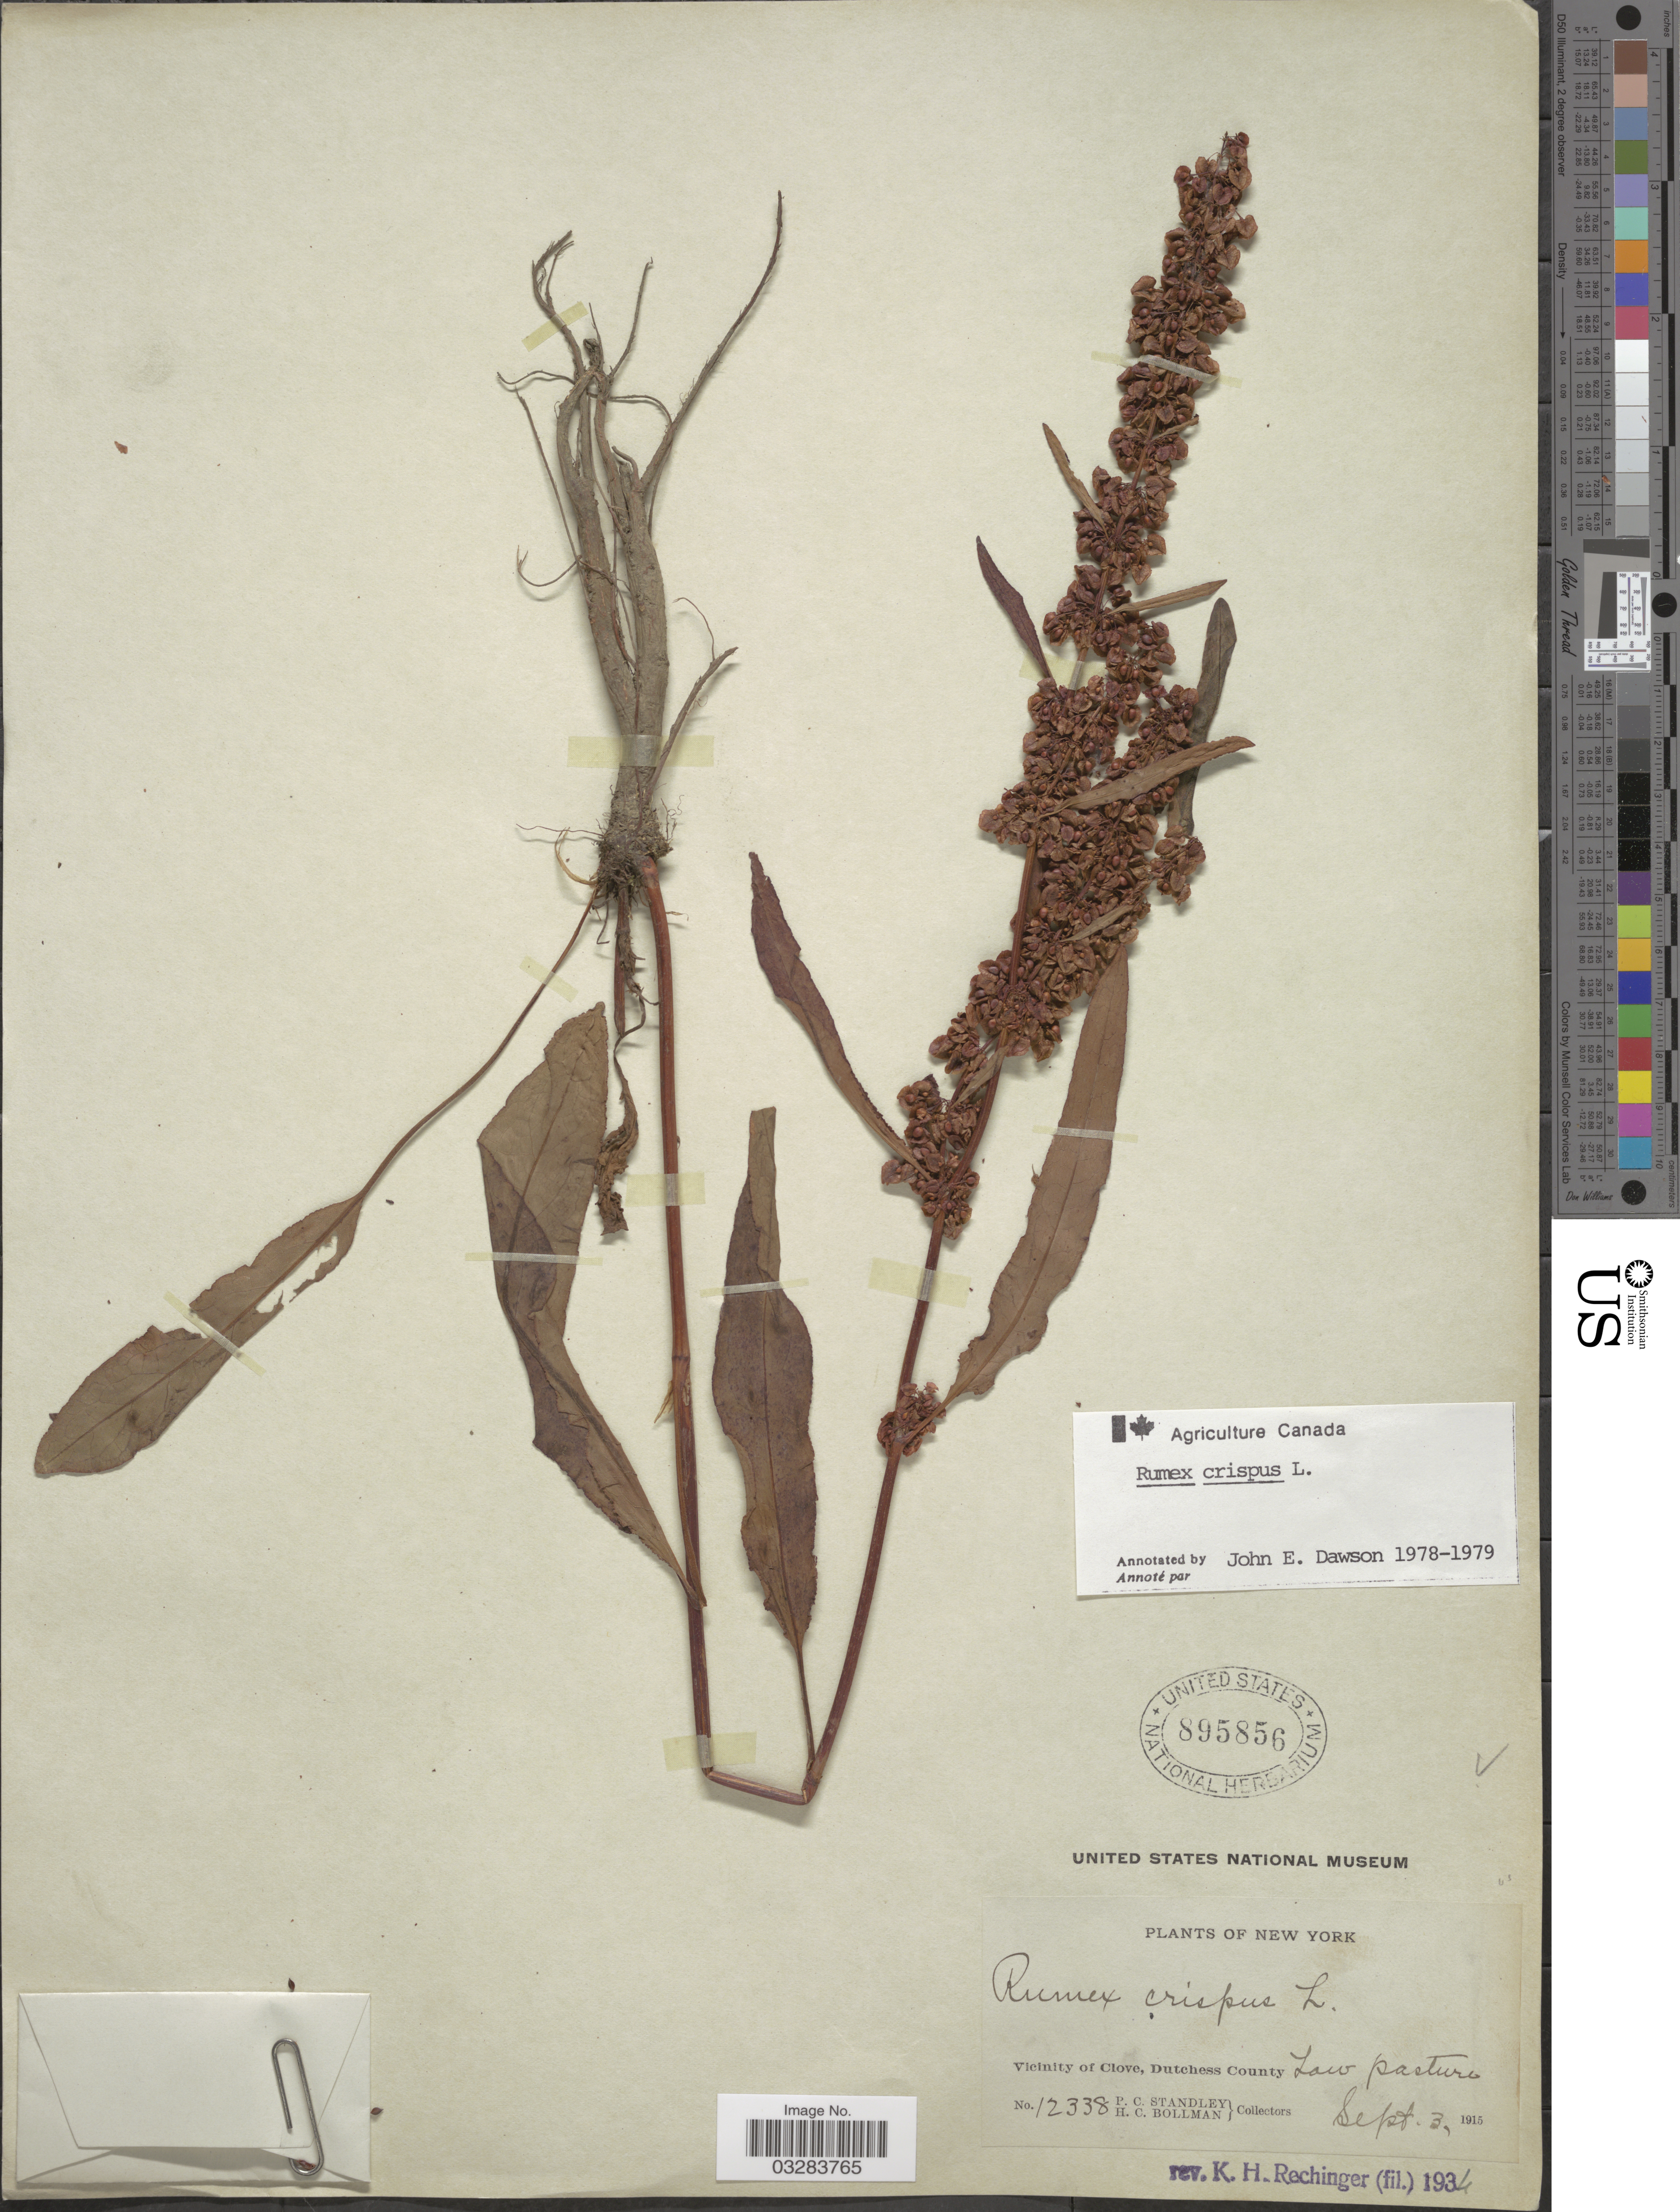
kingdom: Plantae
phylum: Tracheophyta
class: Magnoliopsida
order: Caryophyllales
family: Polygonaceae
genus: Rumex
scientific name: Rumex crispus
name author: L.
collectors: P. C. Standley & H. C. Bollman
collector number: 12338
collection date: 1915-09-03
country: United States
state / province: New York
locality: Vicinity of Clove, Dutchess County.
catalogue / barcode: US 895856